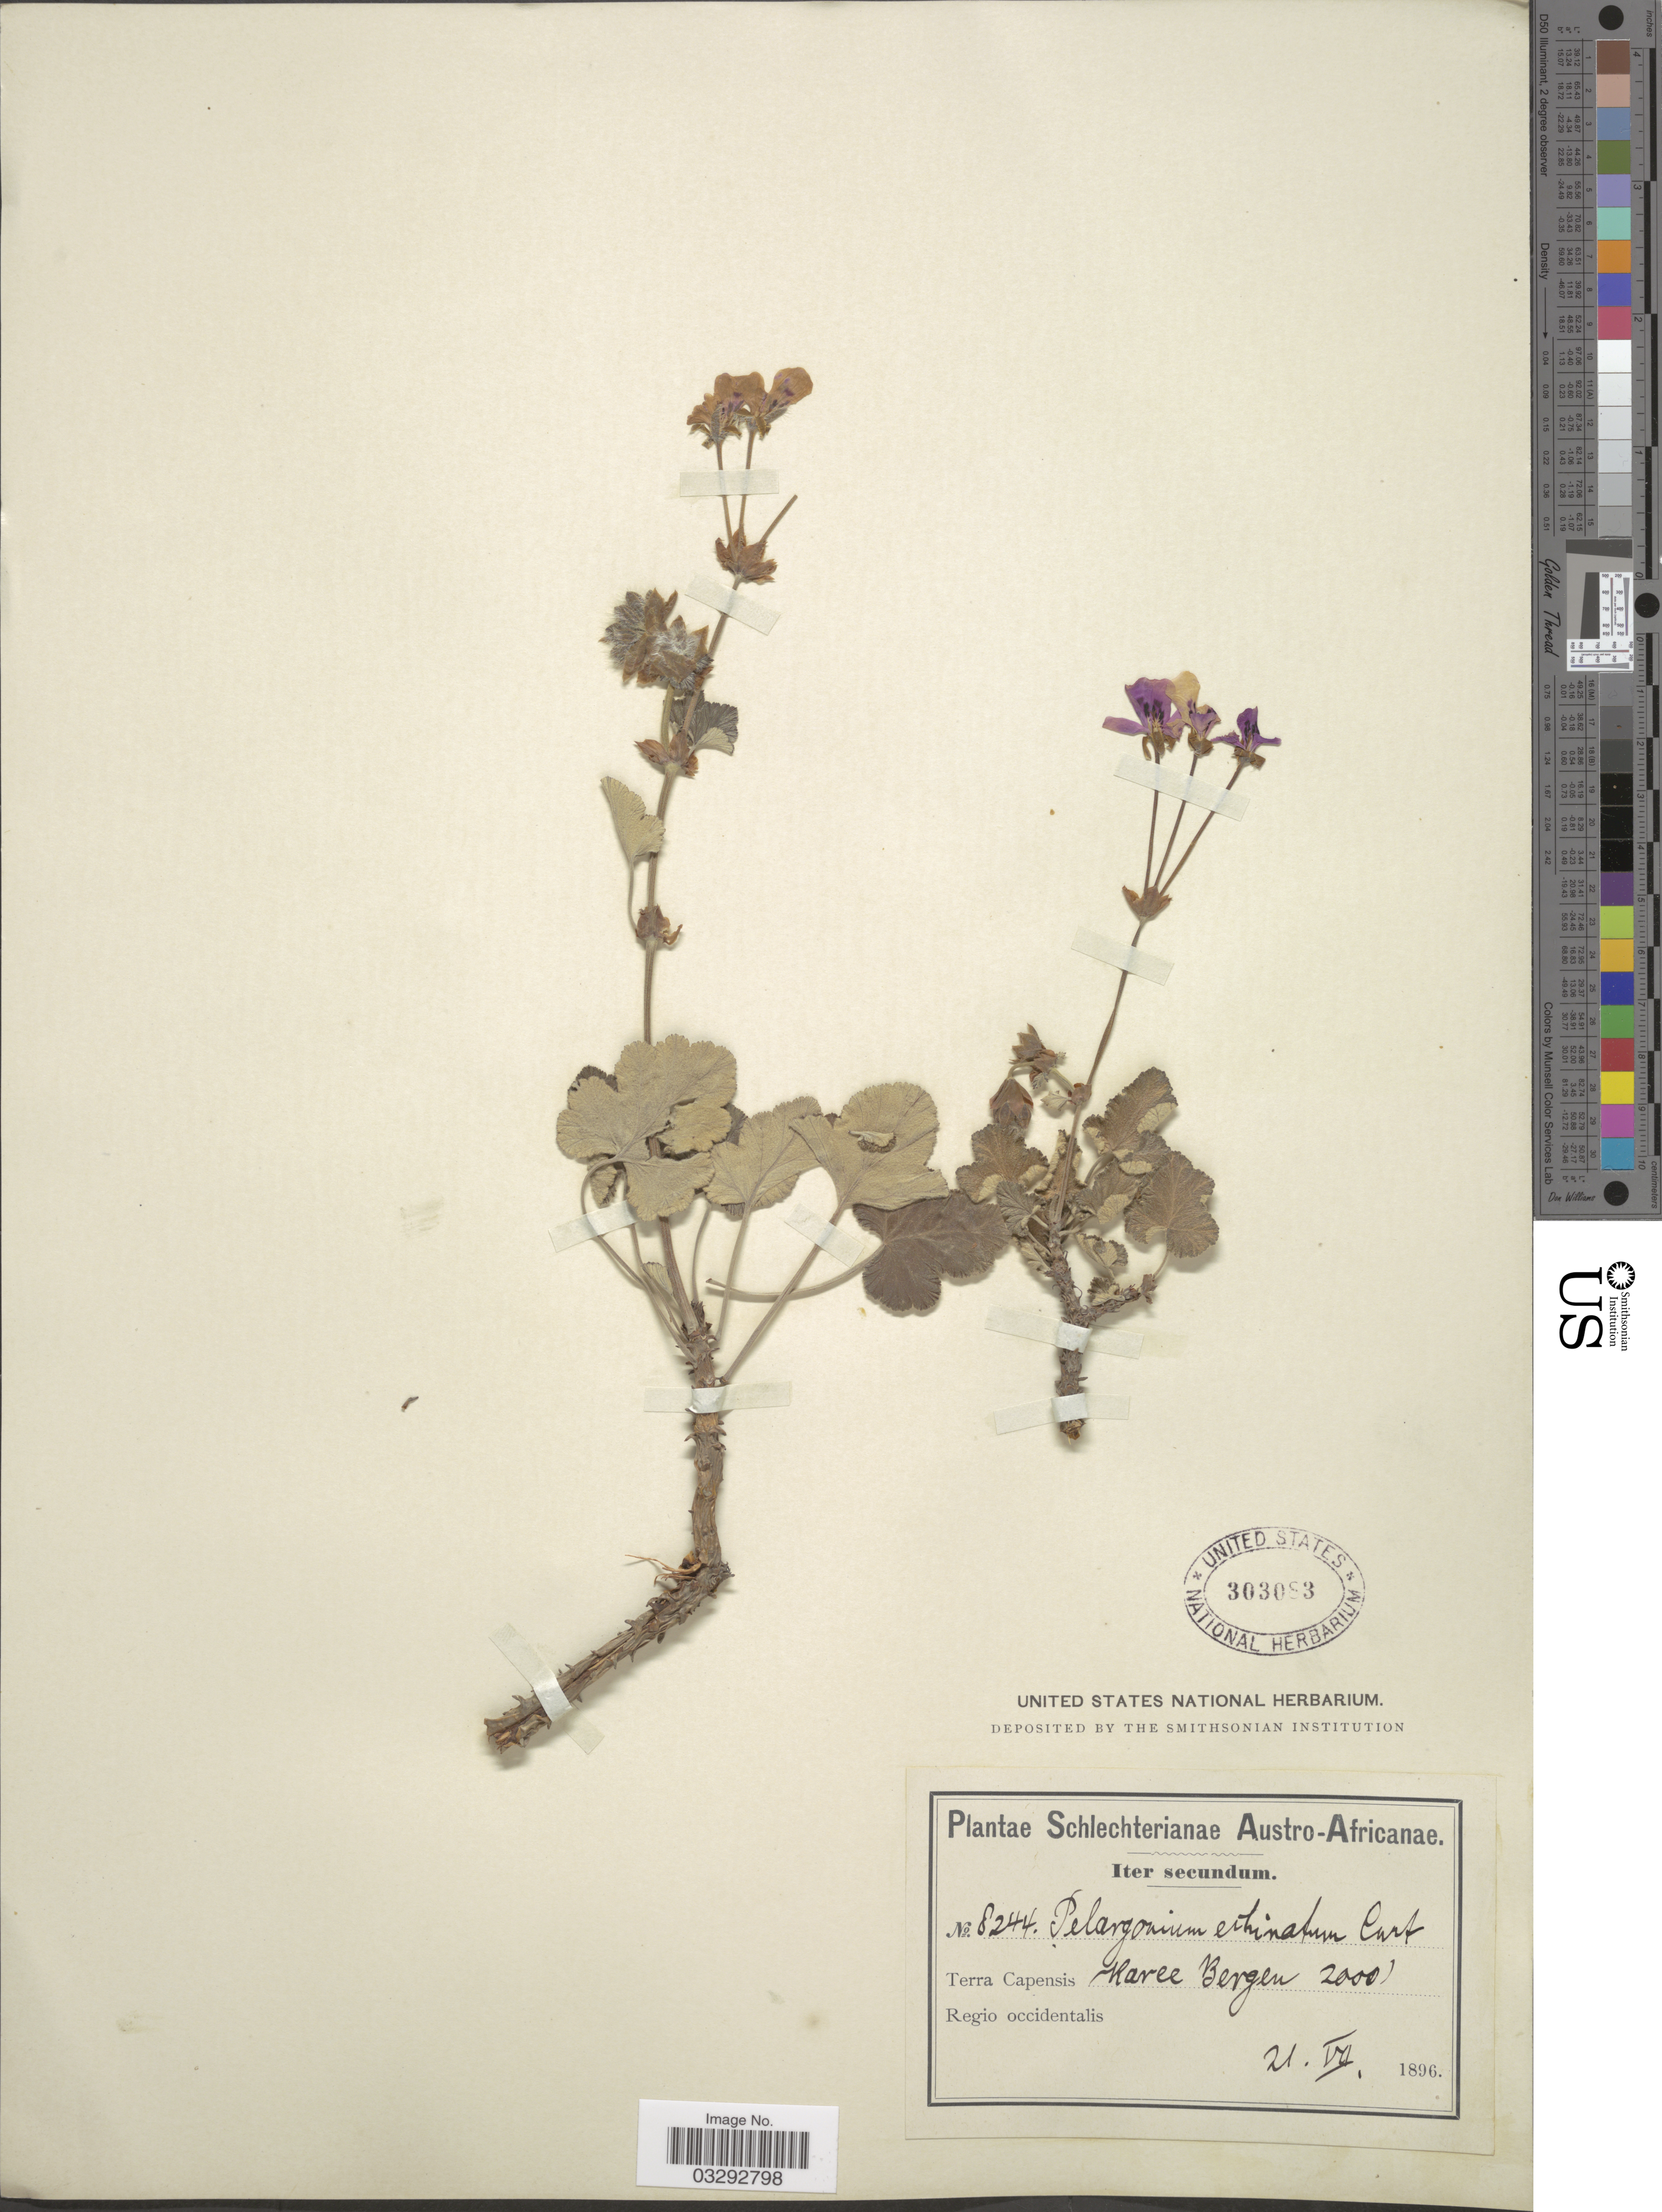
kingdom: Plantae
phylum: Tracheophyta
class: Magnoliopsida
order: Geraniales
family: Geraniaceae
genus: Pelargonium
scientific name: Pelargonium echinatum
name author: Curtis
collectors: Schlechter, --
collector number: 8244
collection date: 1896-07-21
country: South Africa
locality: Austro-Africanae, Terra Capensis, Karee Bergen, Regio occidentalis.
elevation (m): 610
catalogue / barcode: US 303083